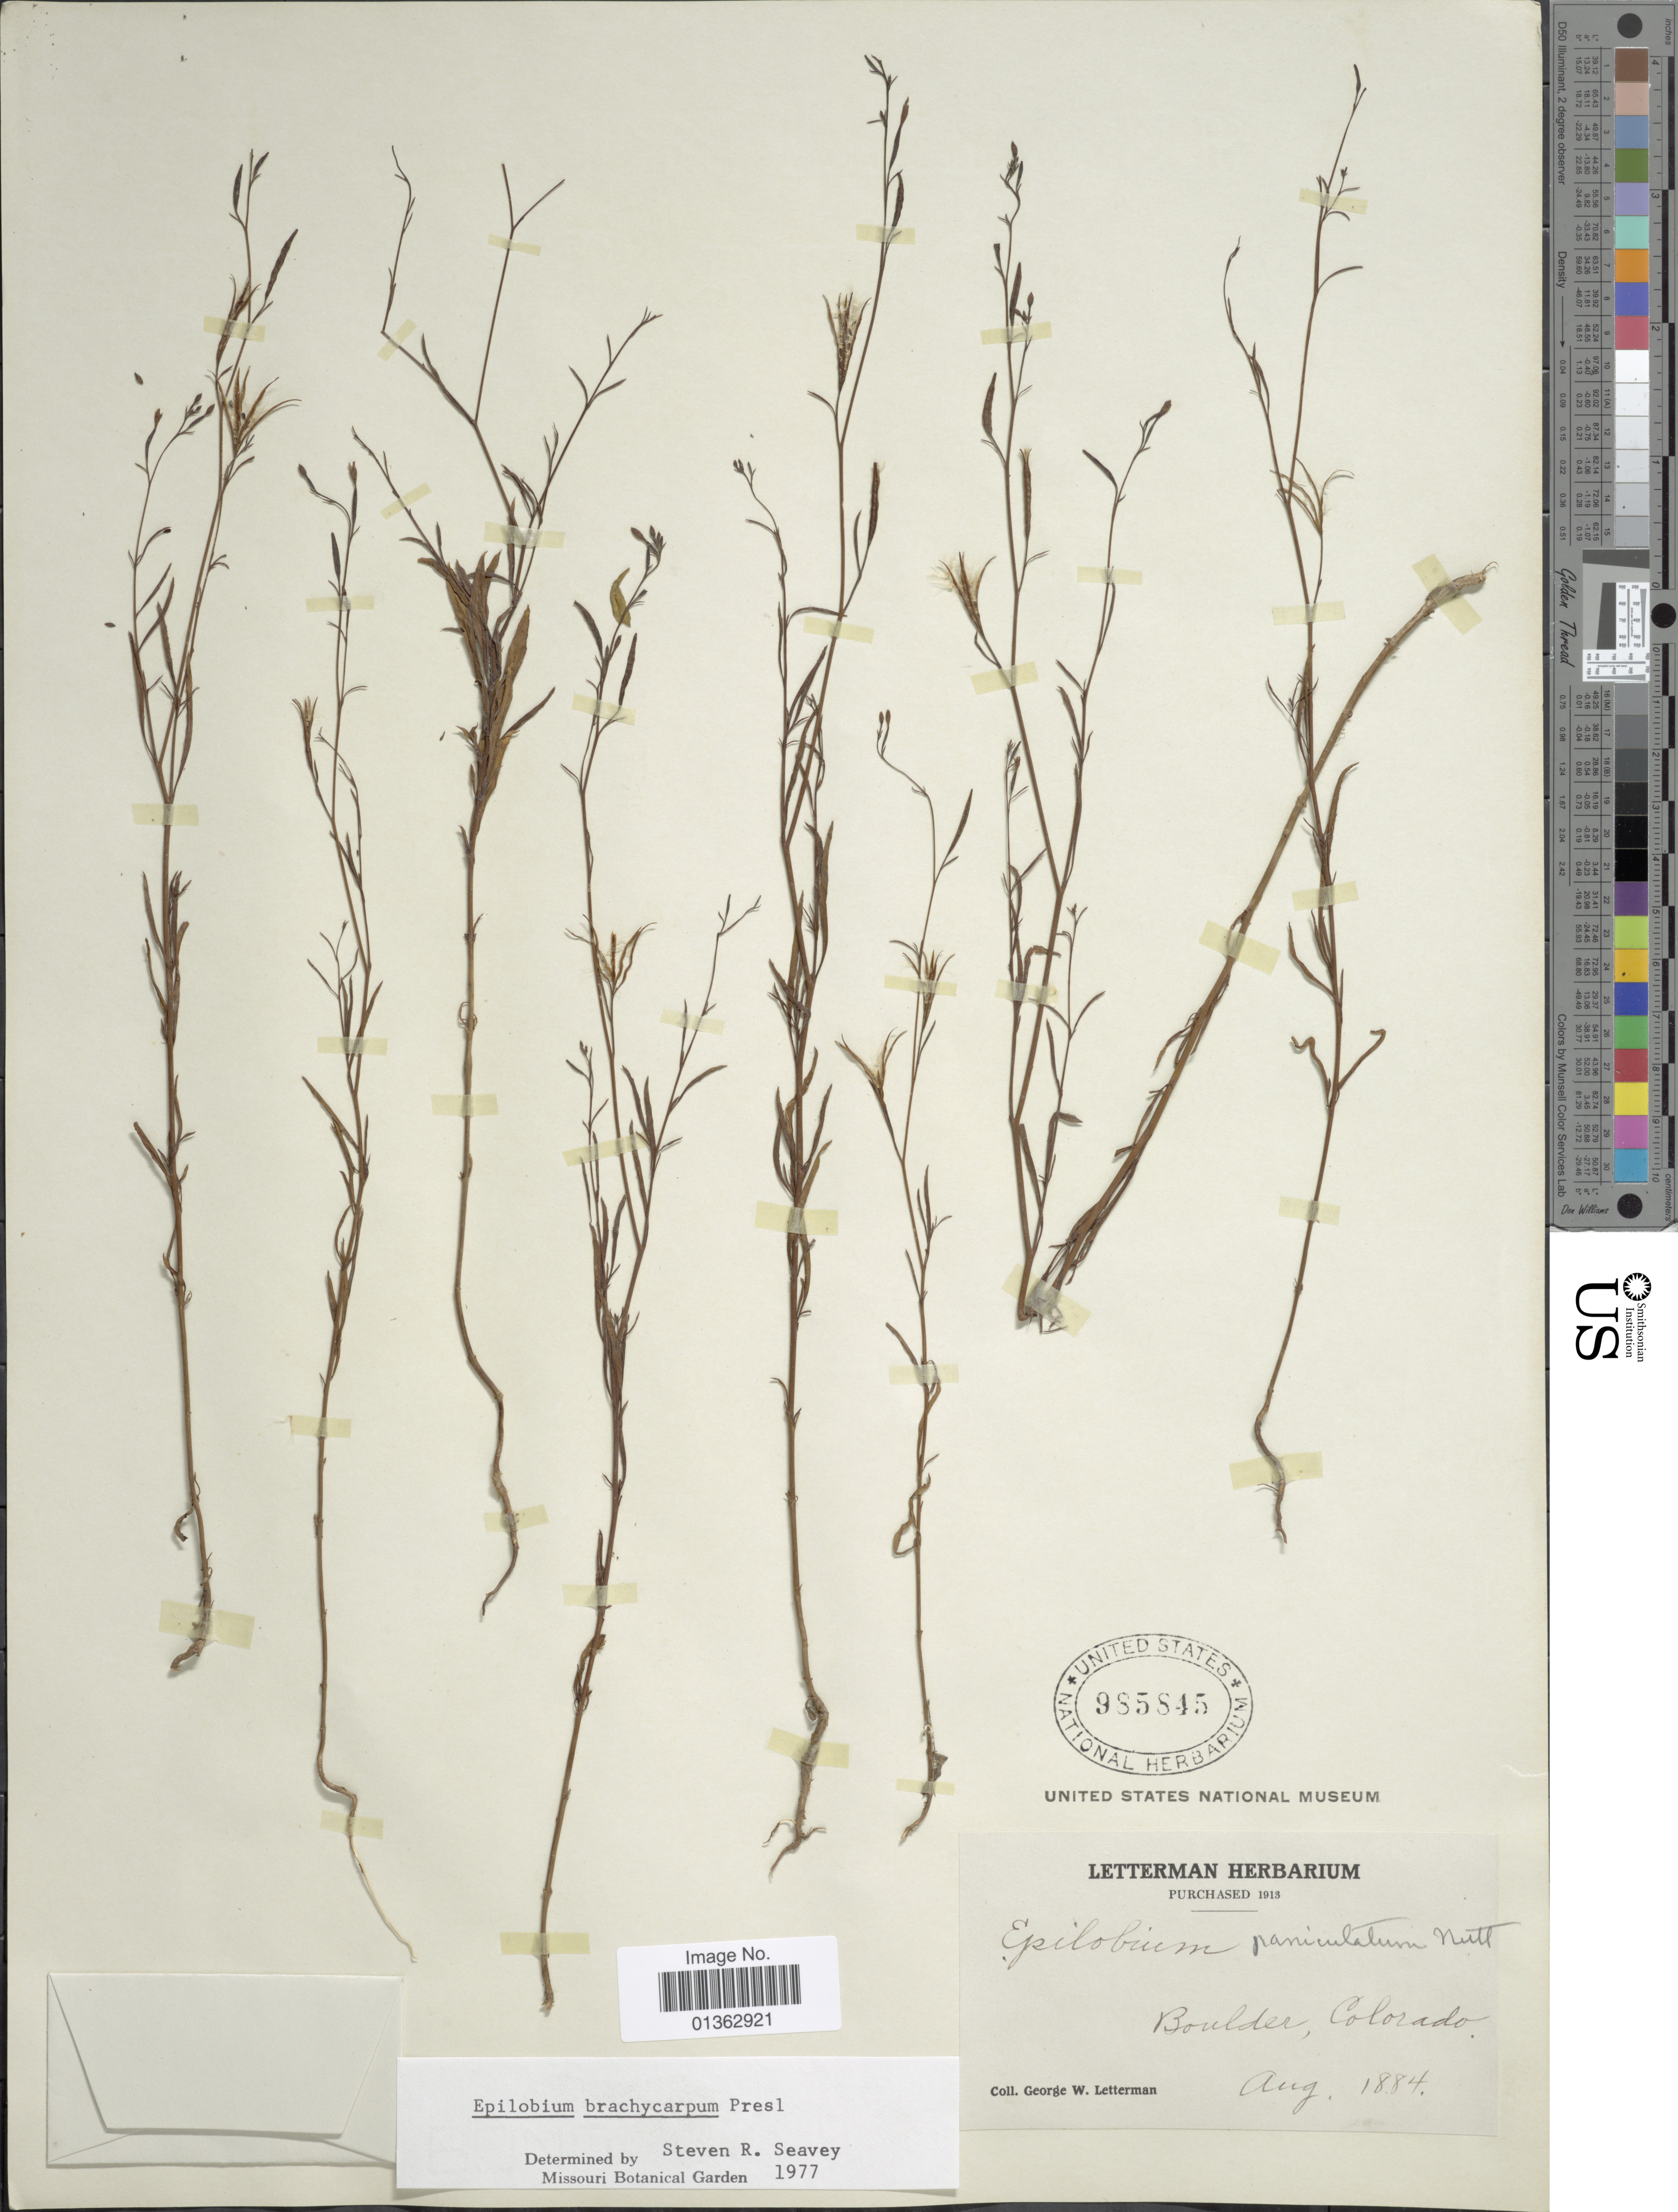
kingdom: Plantae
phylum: Tracheophyta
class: Magnoliopsida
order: Myrtales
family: Onagraceae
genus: Epilobium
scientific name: Epilobium brachycarpum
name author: C. Presl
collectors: G. W. Letterman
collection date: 1884-08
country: United States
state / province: Colorado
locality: Boulder.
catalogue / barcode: US 985845